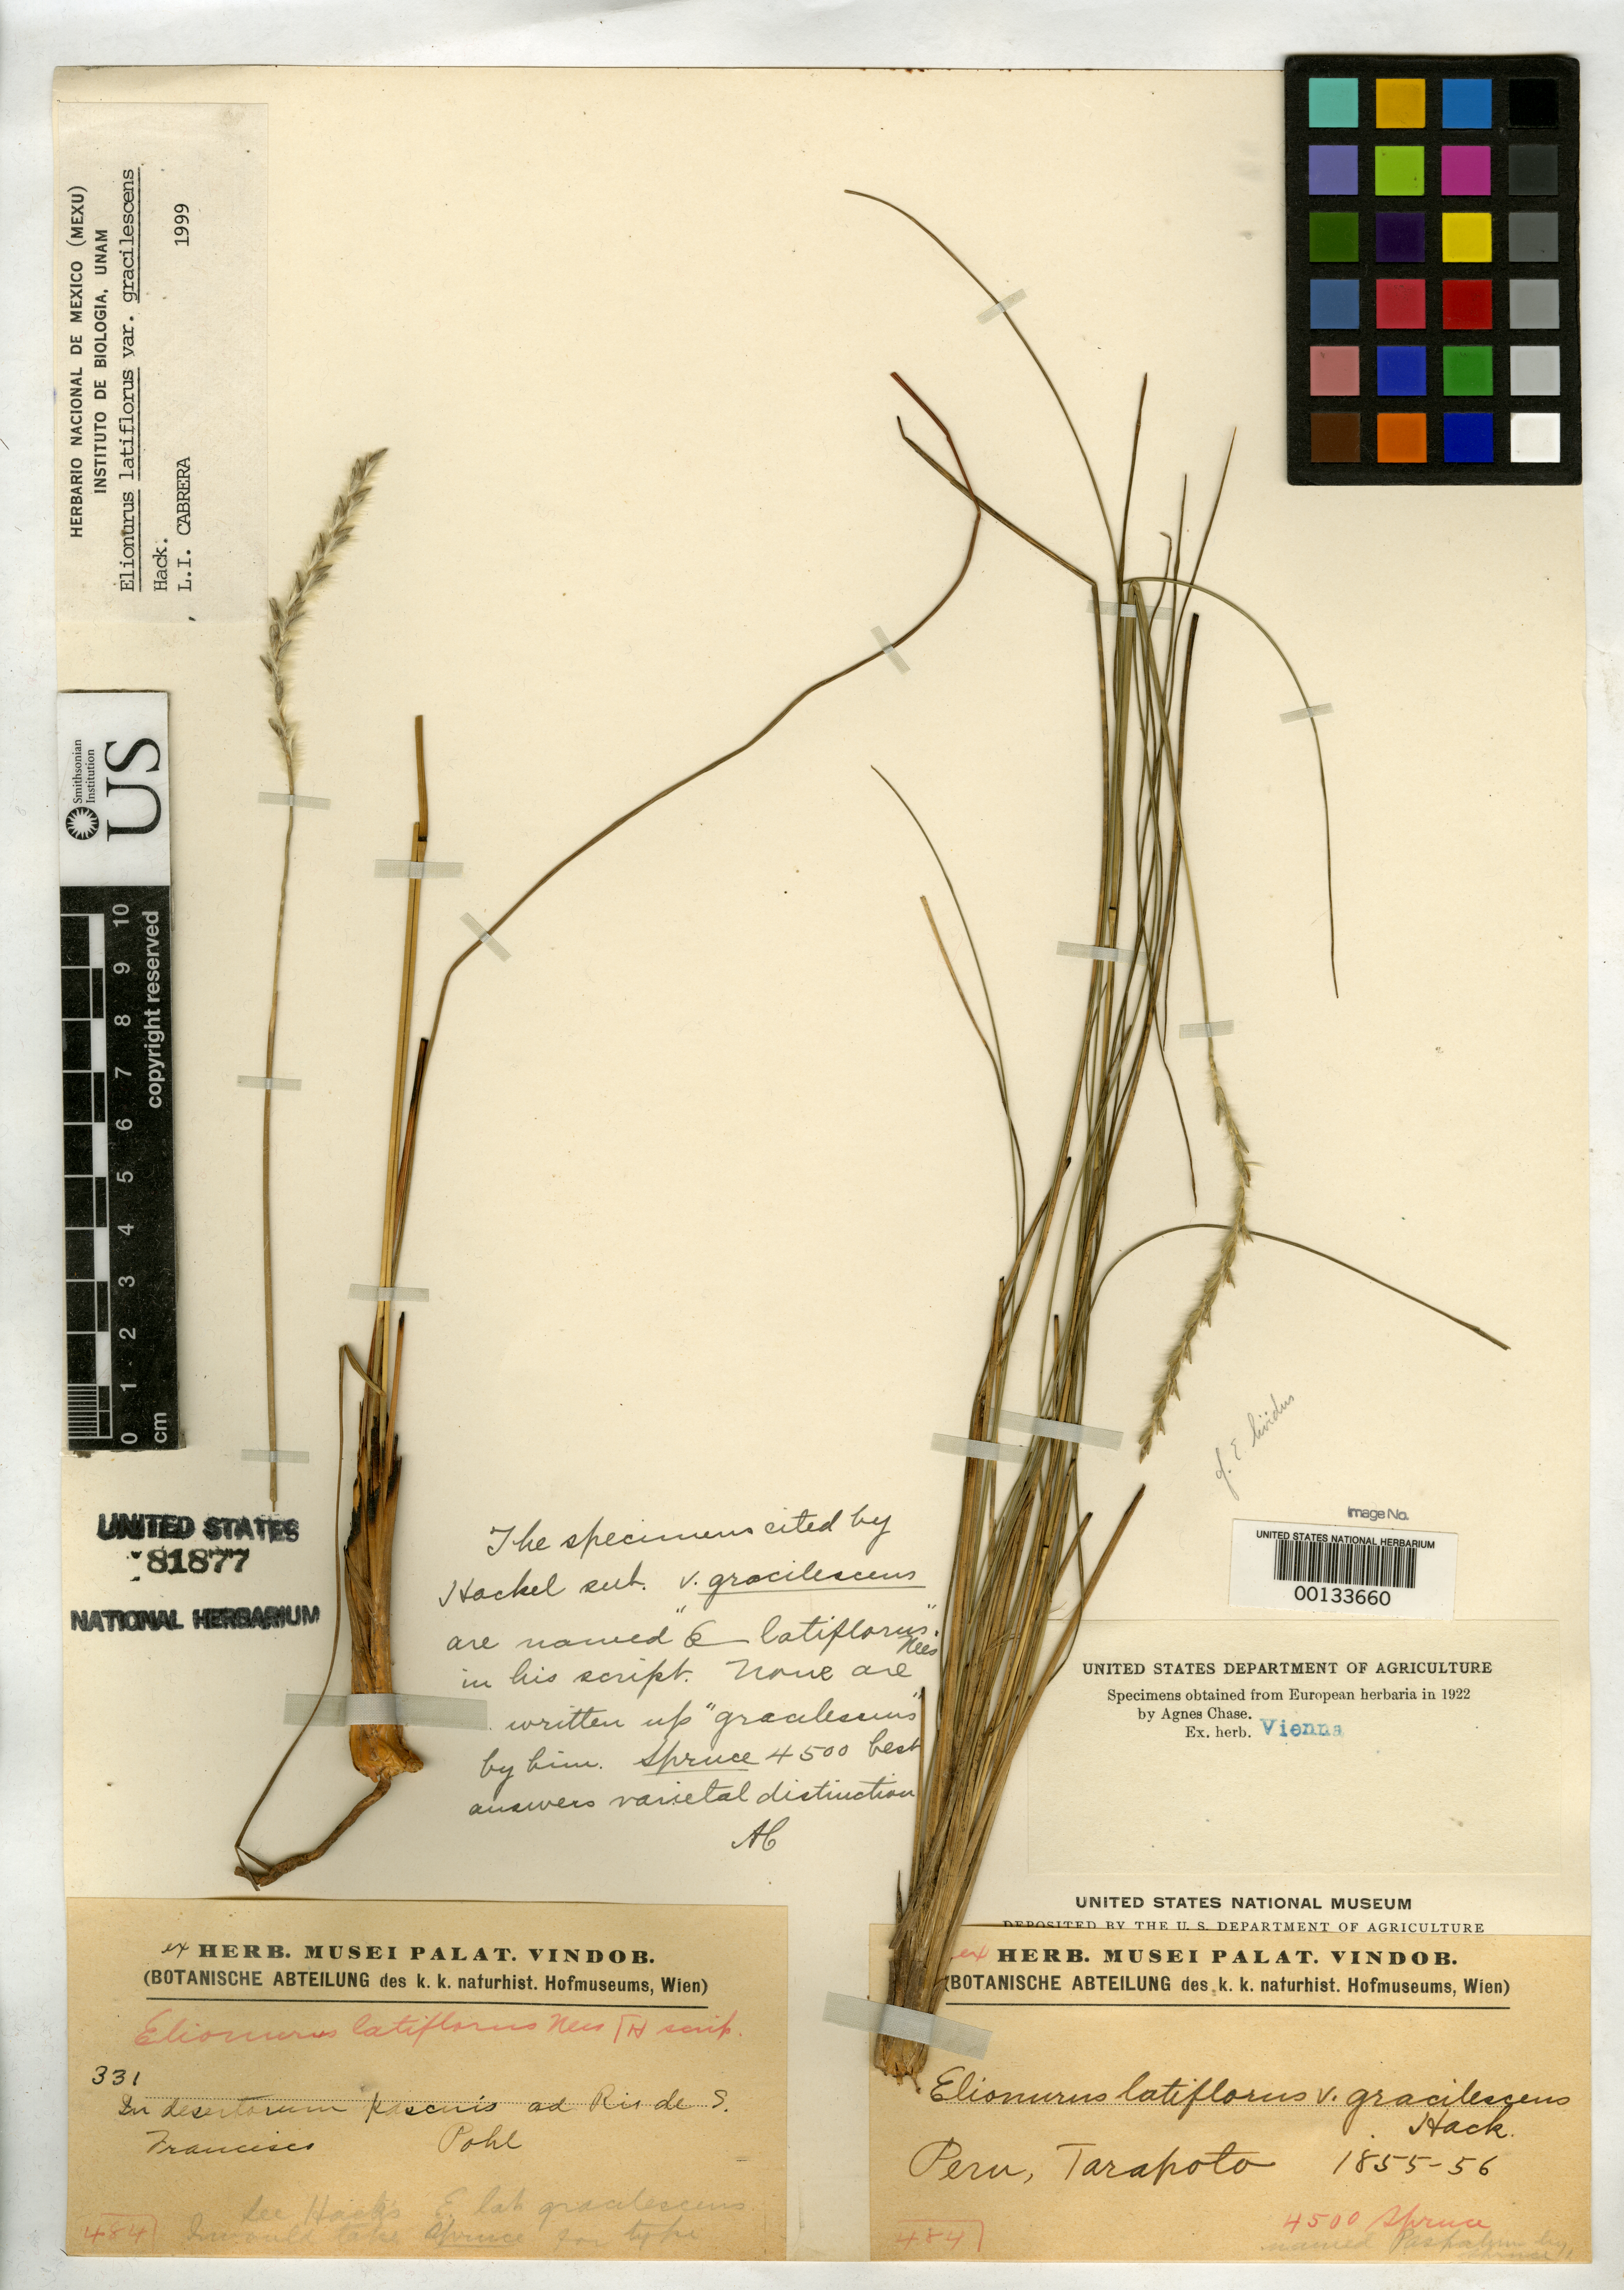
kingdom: Plantae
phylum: Tracheophyta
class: Liliopsida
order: Poales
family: Poaceae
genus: Elionurus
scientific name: Elionurus latiflorus var. gracilescens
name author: Hack. in A. DC.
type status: Syntype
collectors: R. Spruce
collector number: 4500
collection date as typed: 1855 to -- --- 1856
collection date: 1855/1856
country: Peru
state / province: San Martín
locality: Tarapoto.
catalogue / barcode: US 81877